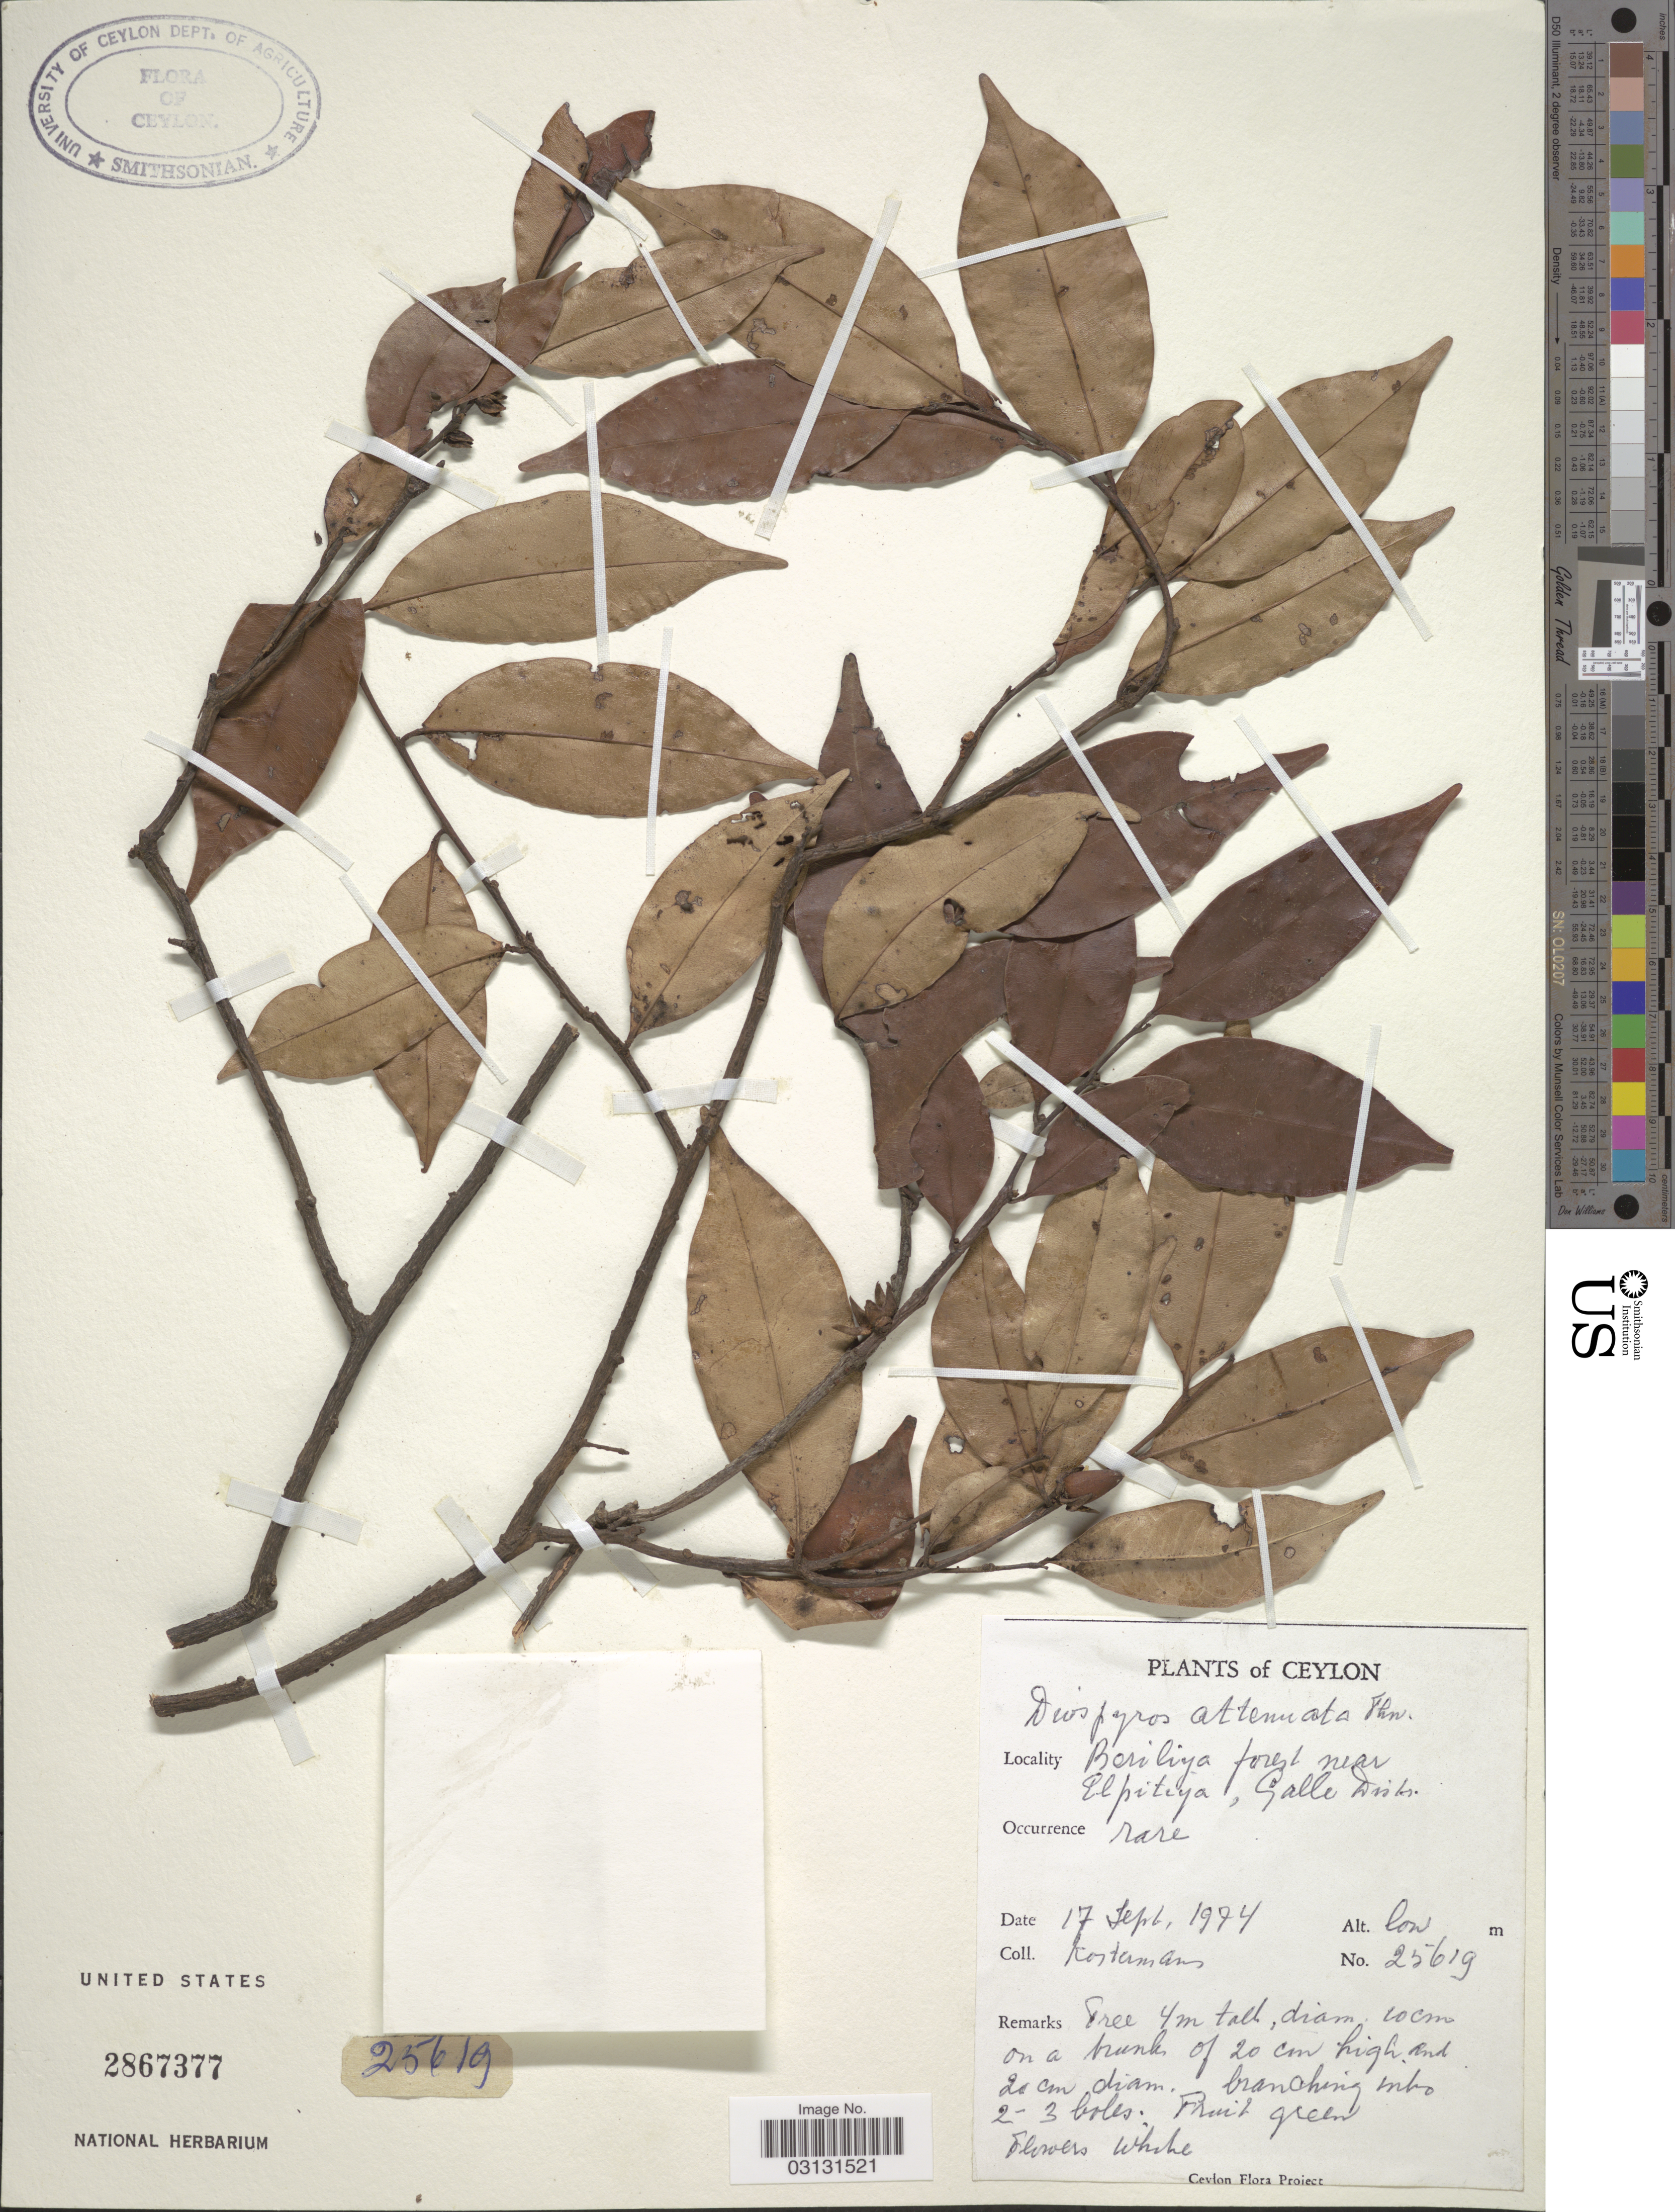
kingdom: Plantae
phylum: Tracheophyta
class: Magnoliopsida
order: Ericales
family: Ebenaceae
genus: Diospyros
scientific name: Diospyros attenuata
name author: Thwaites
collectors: Kostermans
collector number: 25619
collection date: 1974-09-17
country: Sri Lanka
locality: Ceylon. Beriliya forest near Elpitiya, Galle District.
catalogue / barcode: US 2867377